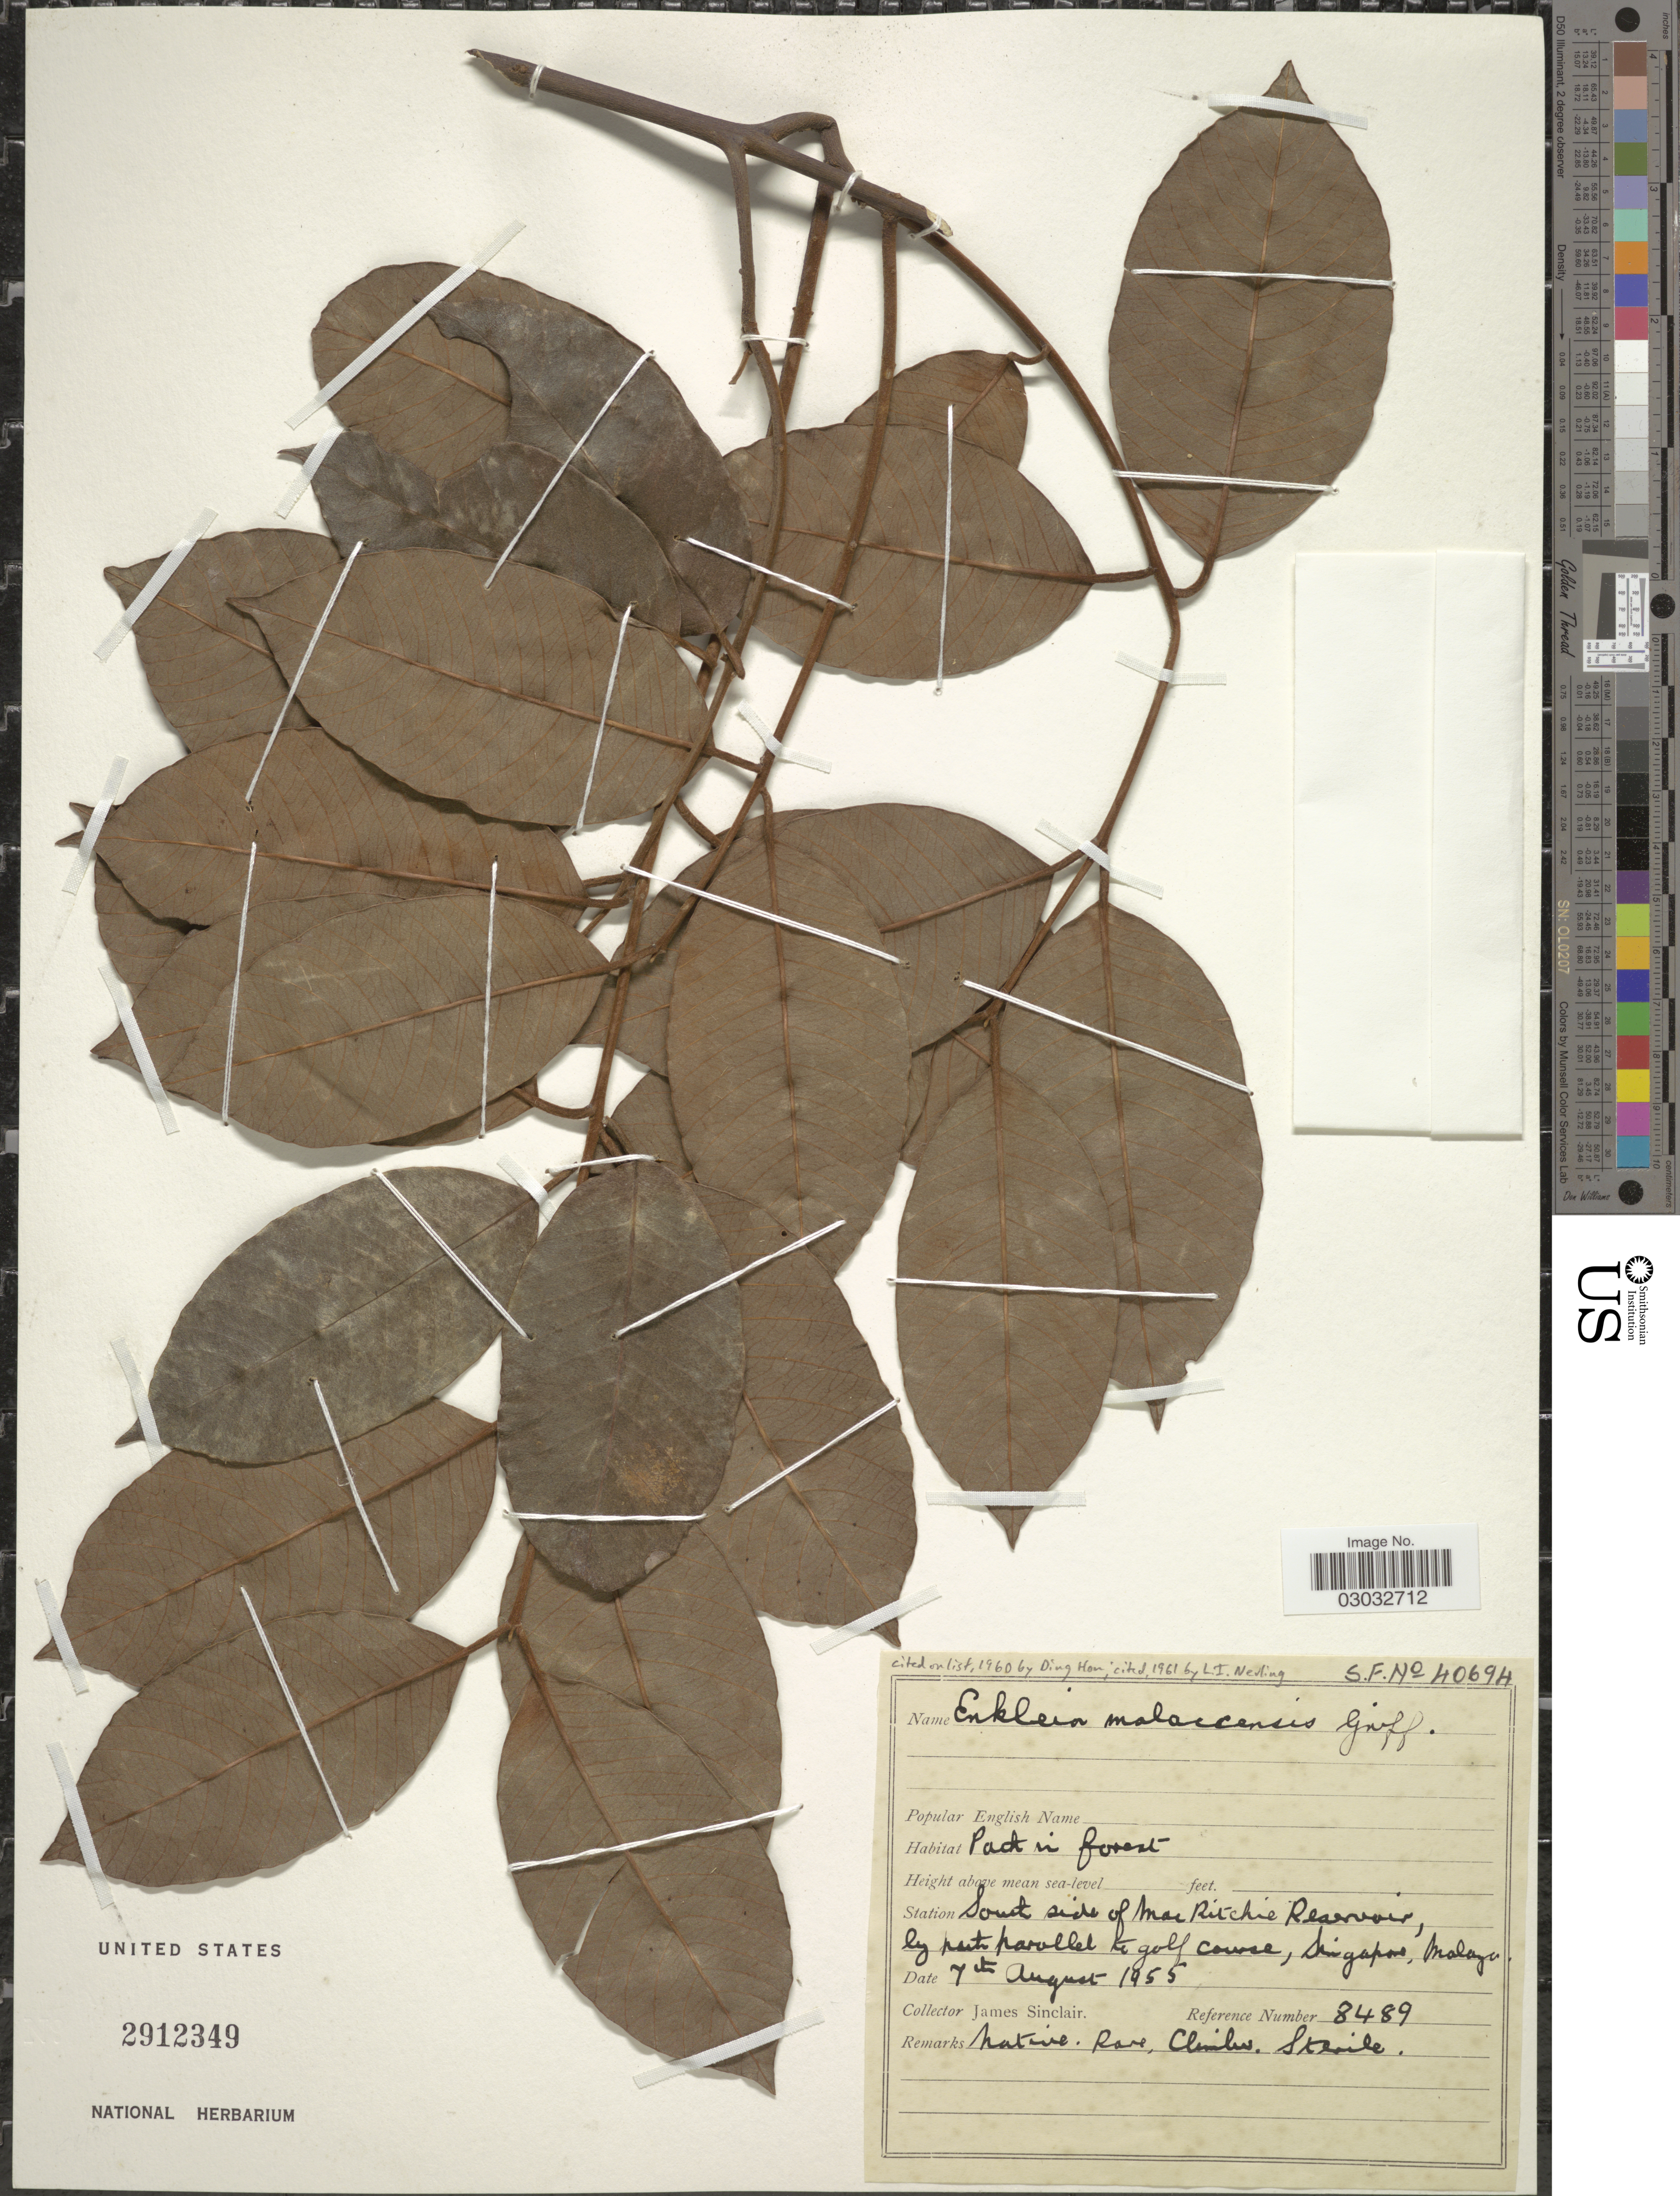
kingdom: Plantae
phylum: Tracheophyta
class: Magnoliopsida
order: Malvales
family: Thymelaeaceae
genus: Enkleia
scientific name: Enkleia malaccensis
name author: Griff.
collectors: J. Sinclair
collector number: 8489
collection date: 1955-08-07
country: Singapore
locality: Station south side of MacRitchie Reservoir, by path parallel to golf course, Malaya.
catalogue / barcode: US 2912349